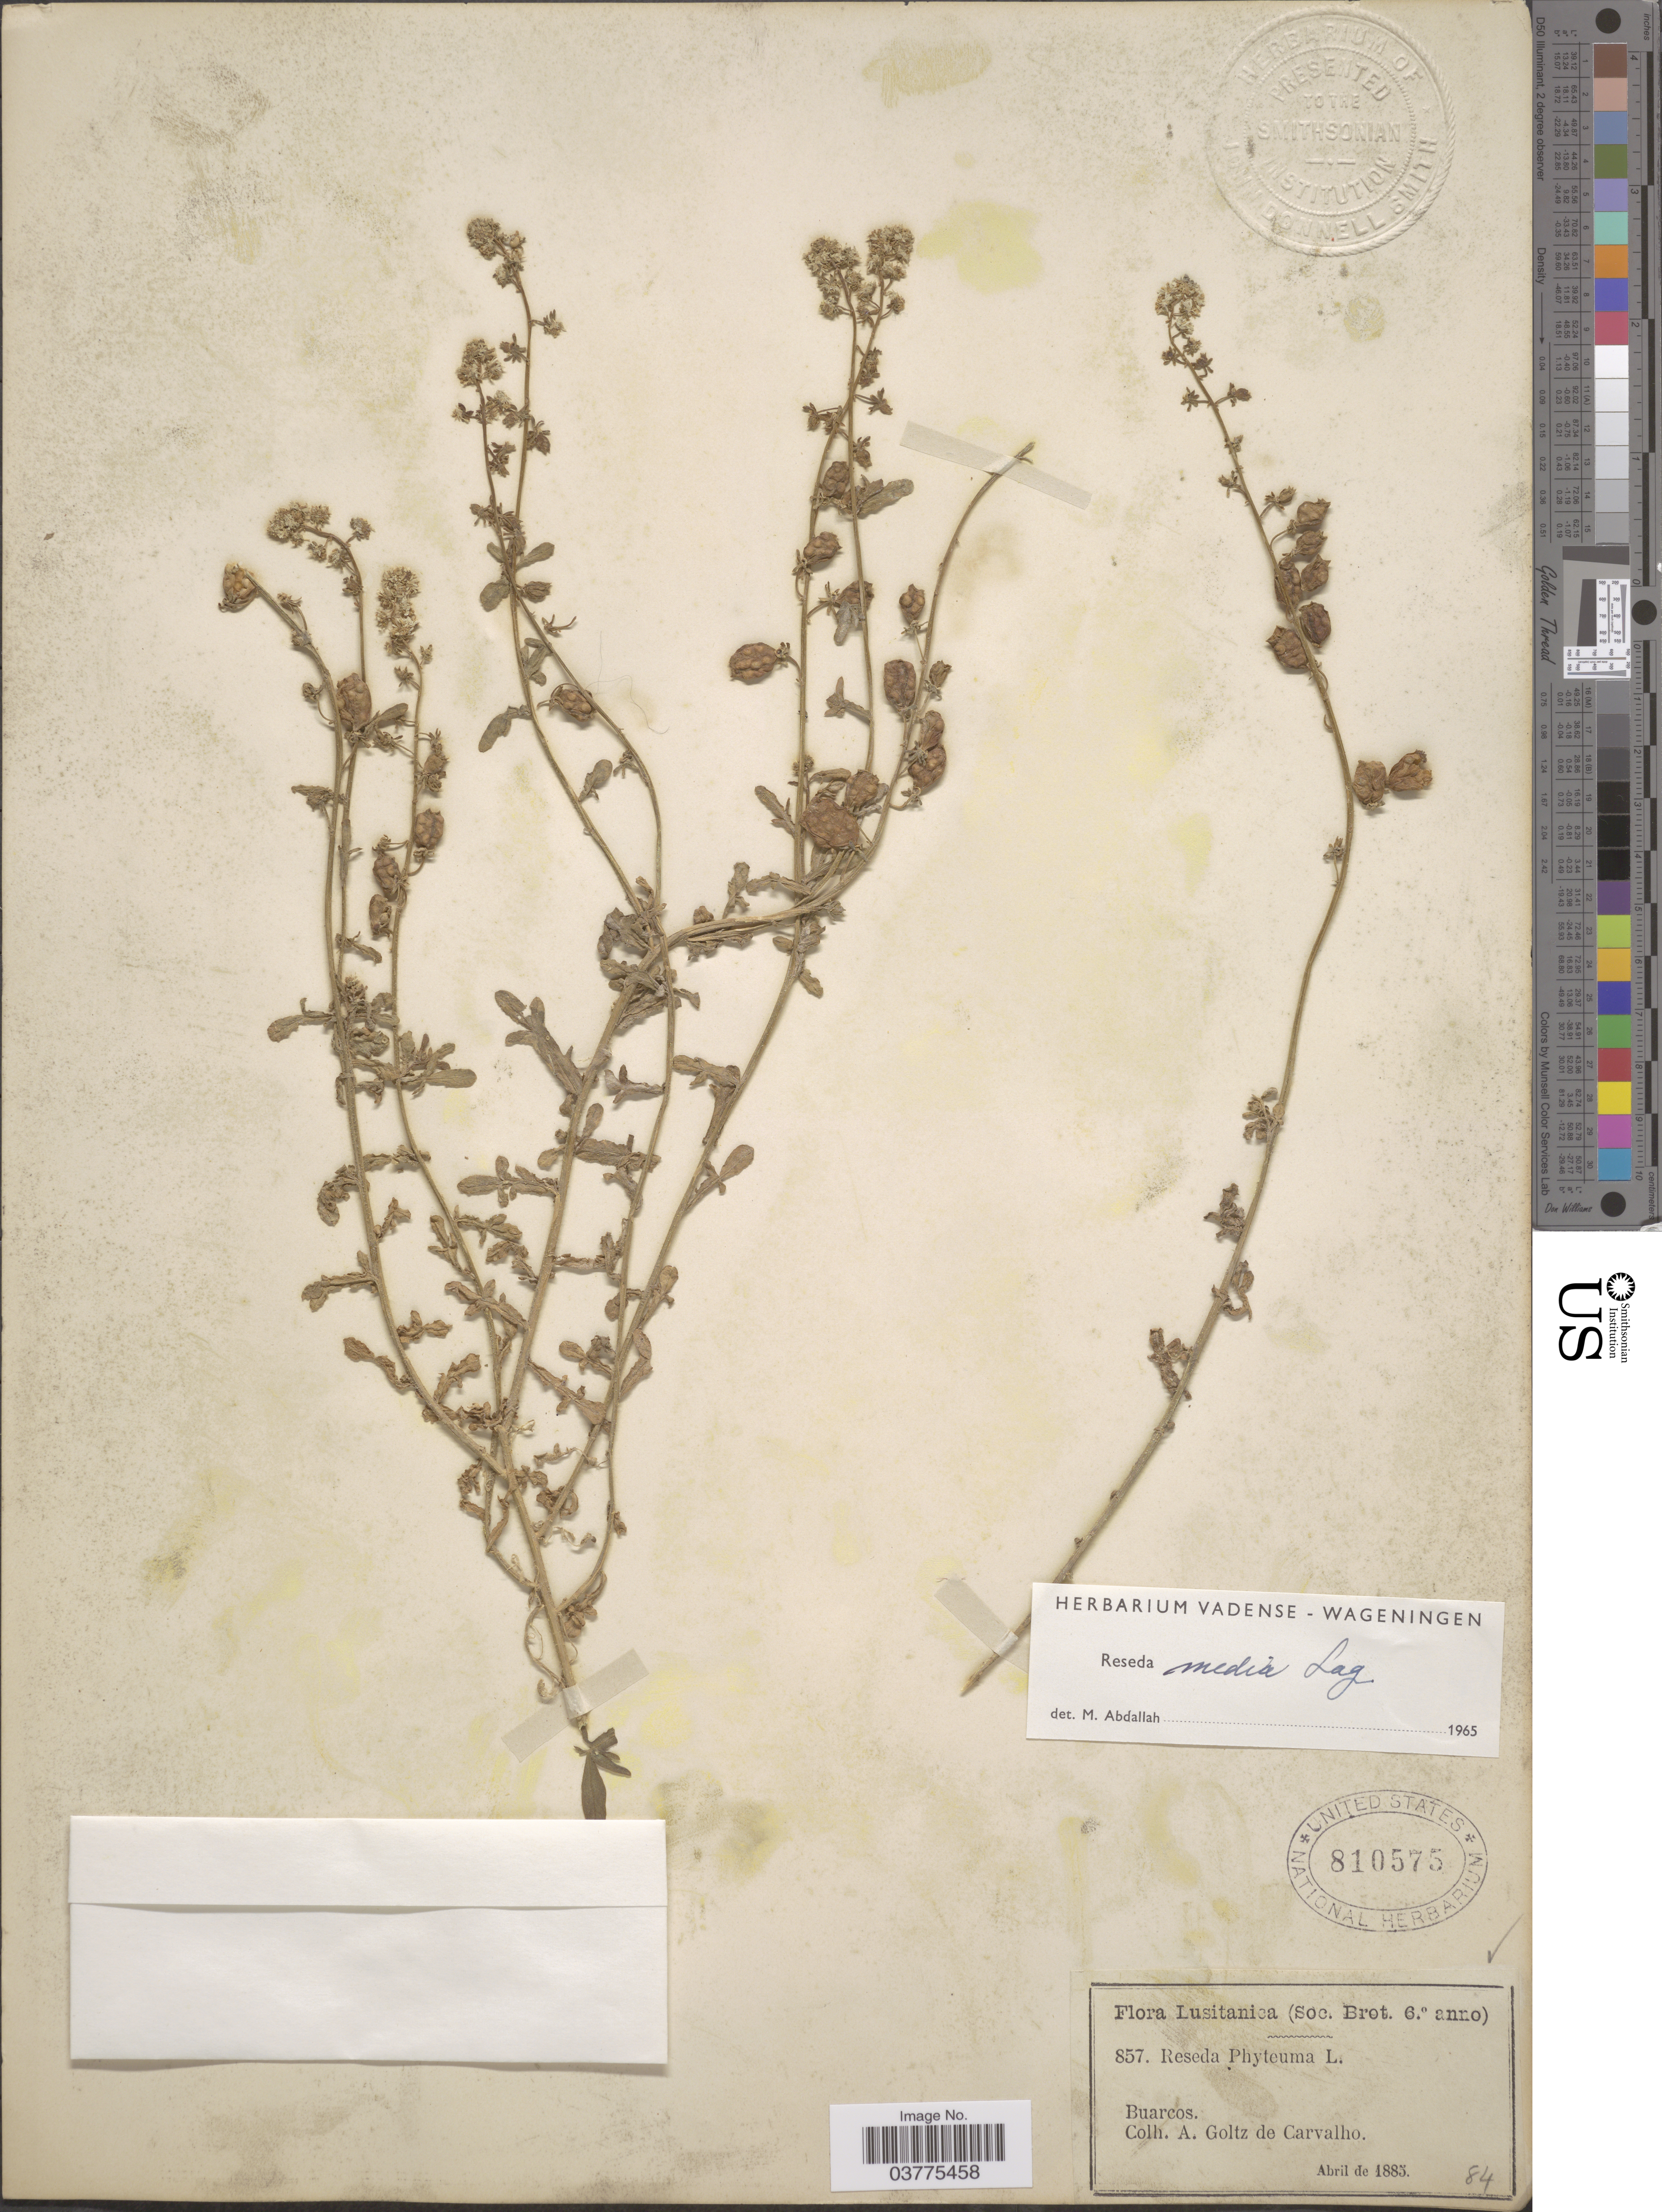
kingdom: Plantae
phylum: Tracheophyta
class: Magnoliopsida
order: Brassicales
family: Resedaceae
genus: Reseda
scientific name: Reseda media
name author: Lag.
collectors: A. G. Carvalho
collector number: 857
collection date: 1885-04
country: Portugal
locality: Lusitanica. Buarcos.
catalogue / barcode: US 810575